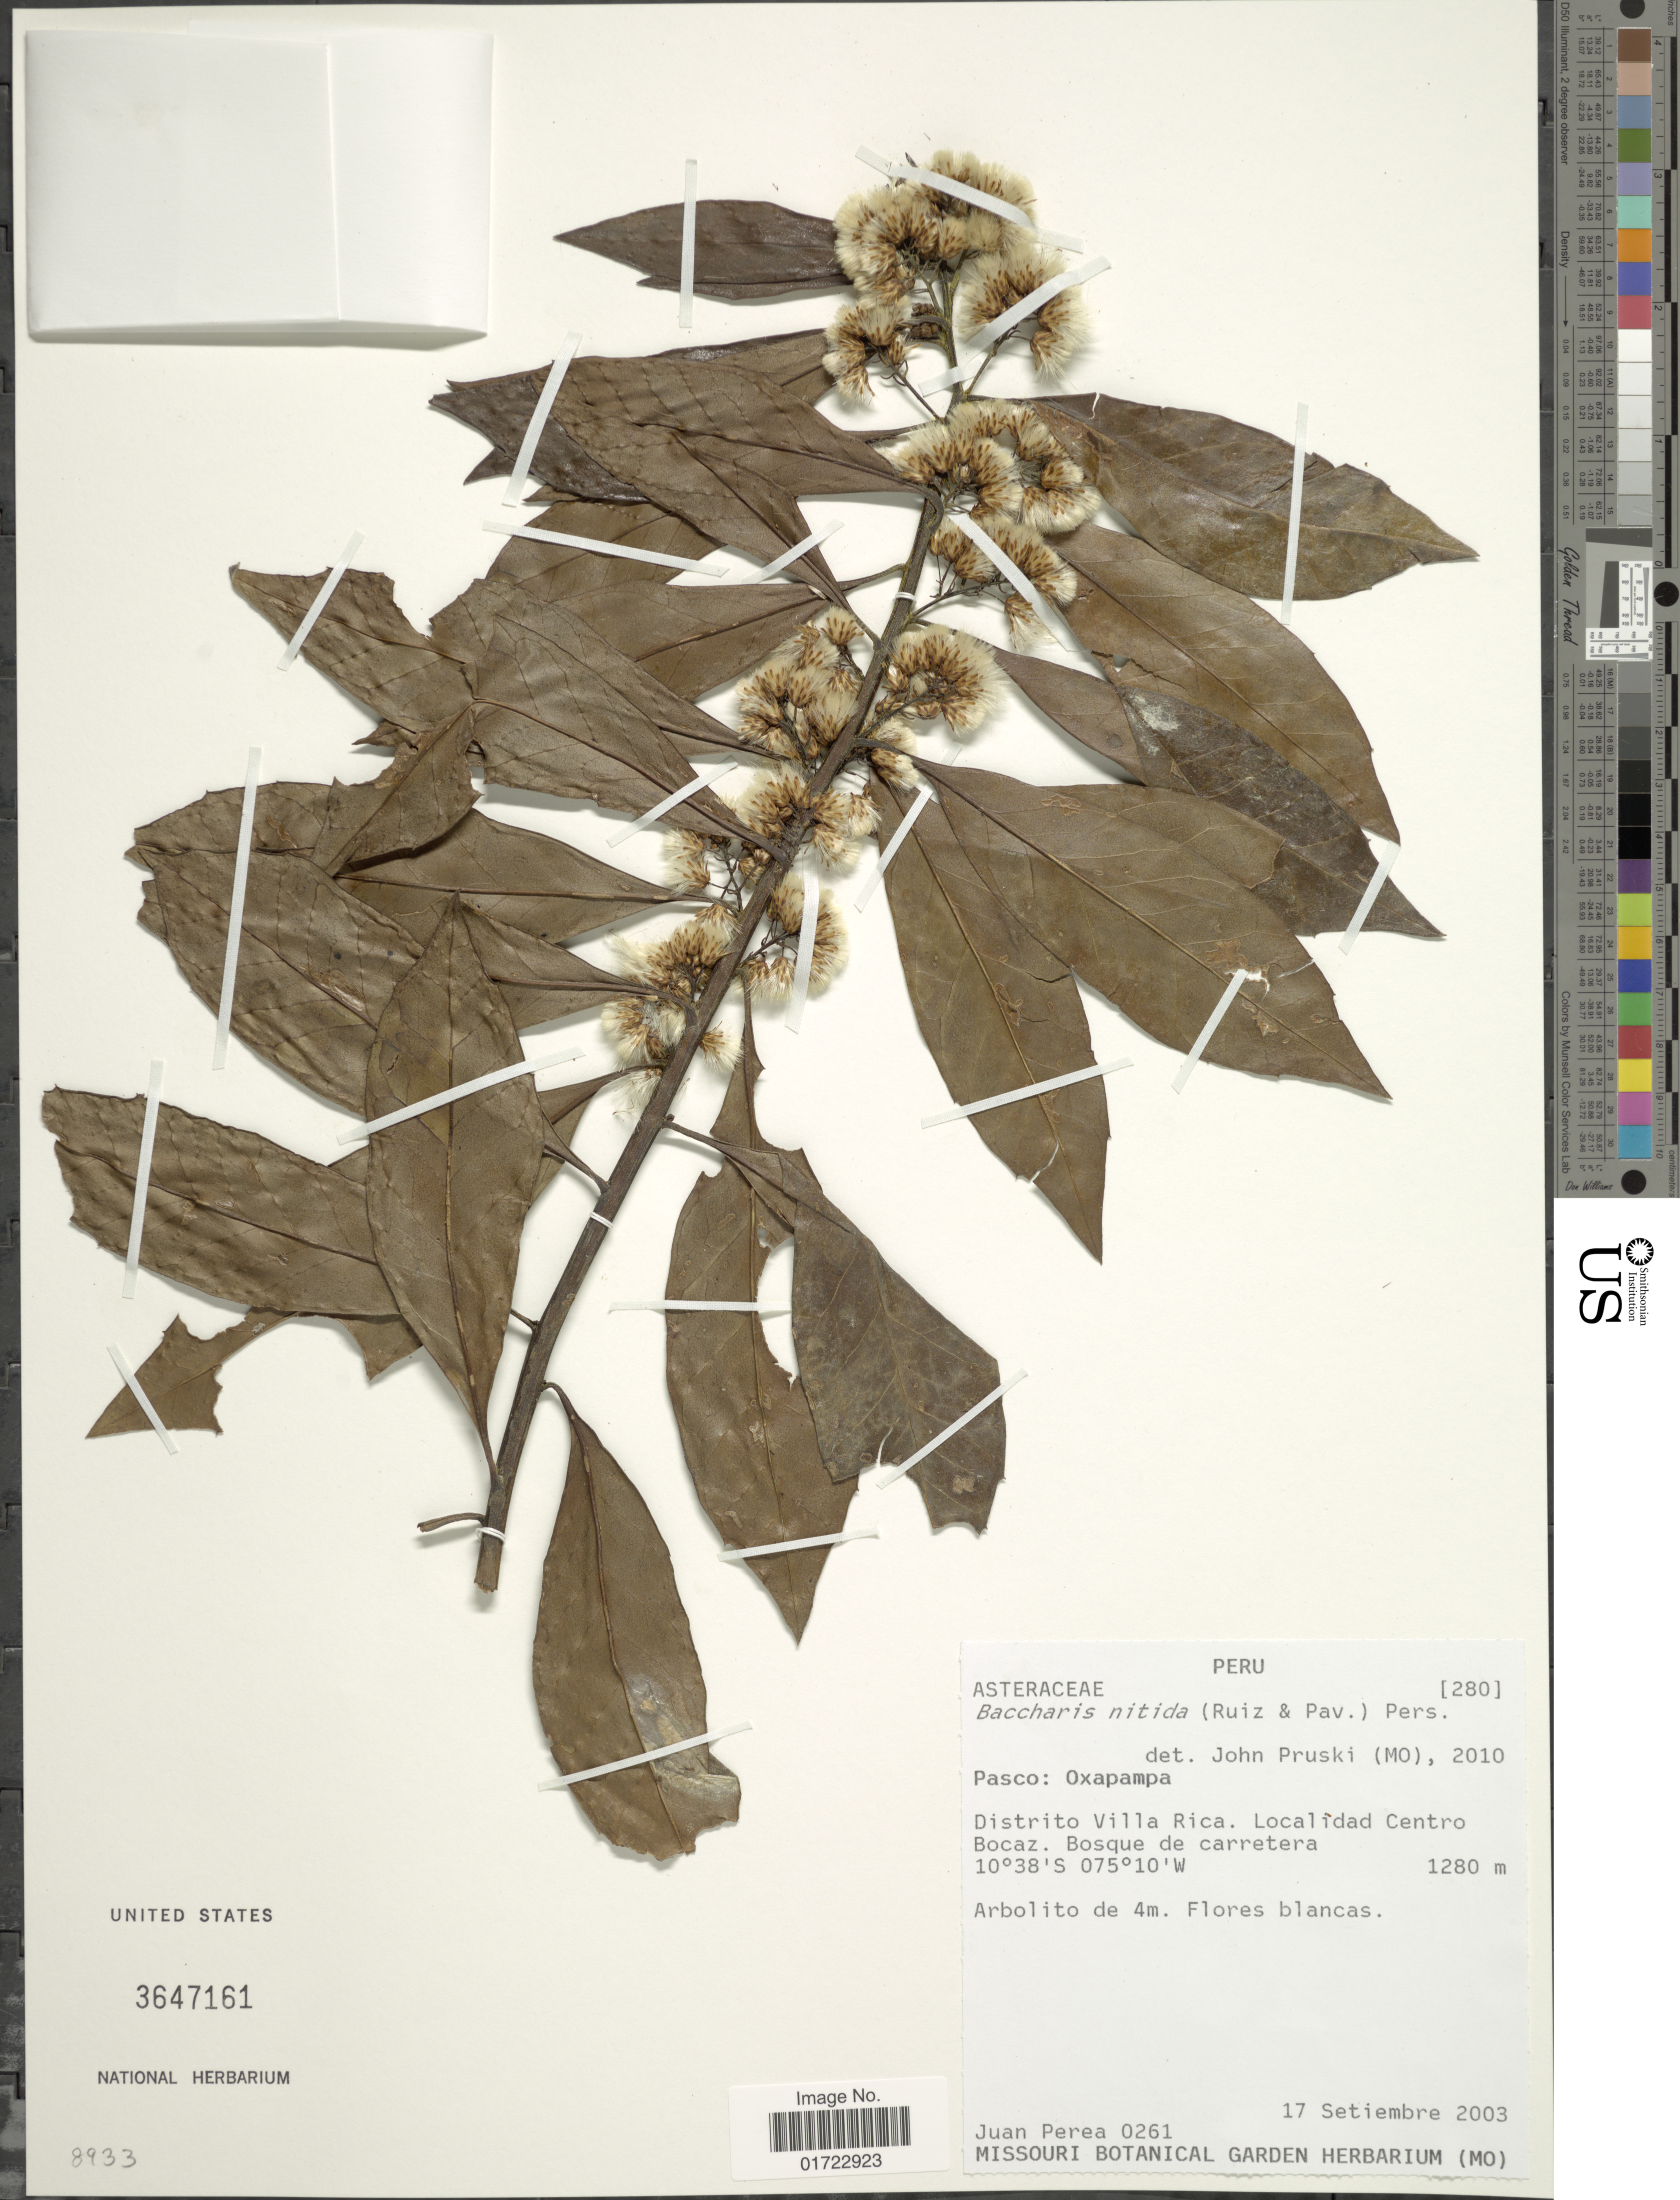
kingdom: Plantae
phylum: Tracheophyta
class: Magnoliopsida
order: Asterales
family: Asteraceae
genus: Baccharis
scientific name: Baccharis nitida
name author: (Ruiz & Pav.) Pers.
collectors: J. Perea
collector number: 0261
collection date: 2003-09-17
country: Peru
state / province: Pasco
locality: Oxapampa. Distrito Villa Rica. Localídad Centro Bocaz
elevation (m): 1280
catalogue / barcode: US 3647161